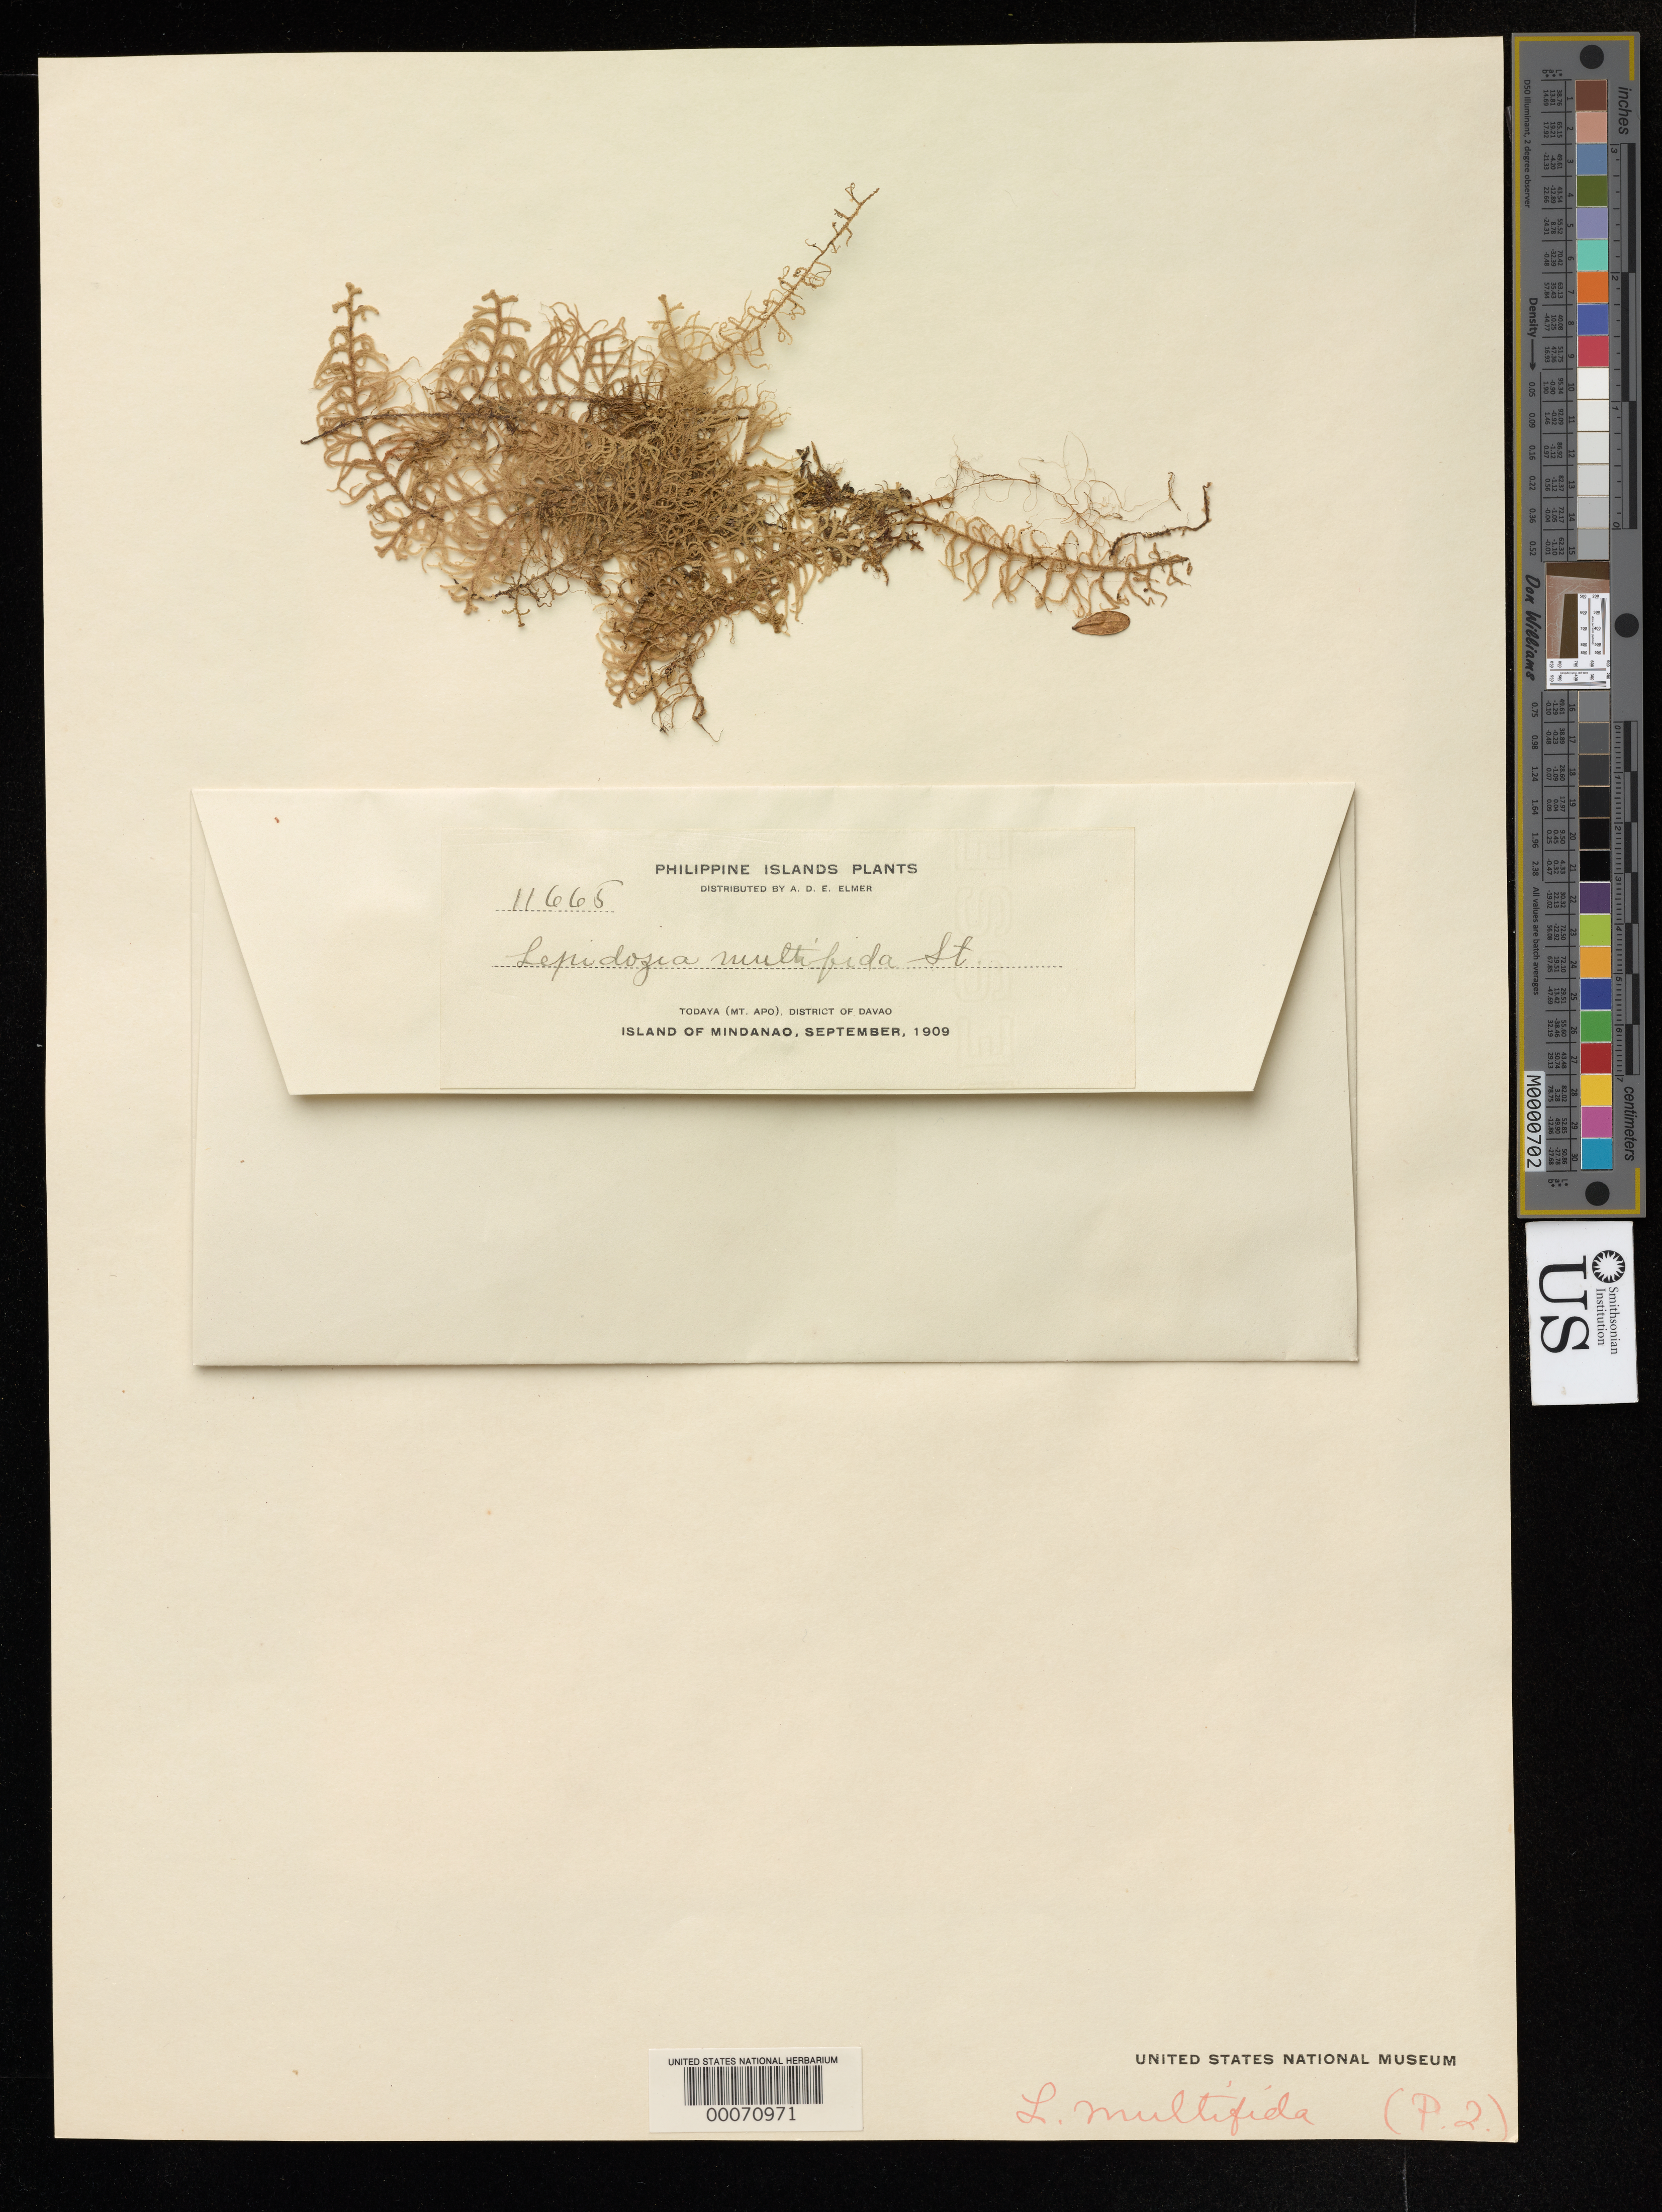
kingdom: Plantae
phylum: Marchantiophyta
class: Jungermanniopsida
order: Jungermanniales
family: Lepidoziaceae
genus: Lepidozia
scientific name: Lepidozia multifida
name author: Steph.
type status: Type Collection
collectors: A. D. E. Elmer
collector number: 11665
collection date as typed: Sep 1909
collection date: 1909-09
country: Philippines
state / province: Davao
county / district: Davao del Sur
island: Mindanao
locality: Todaya (Mt. Apo).